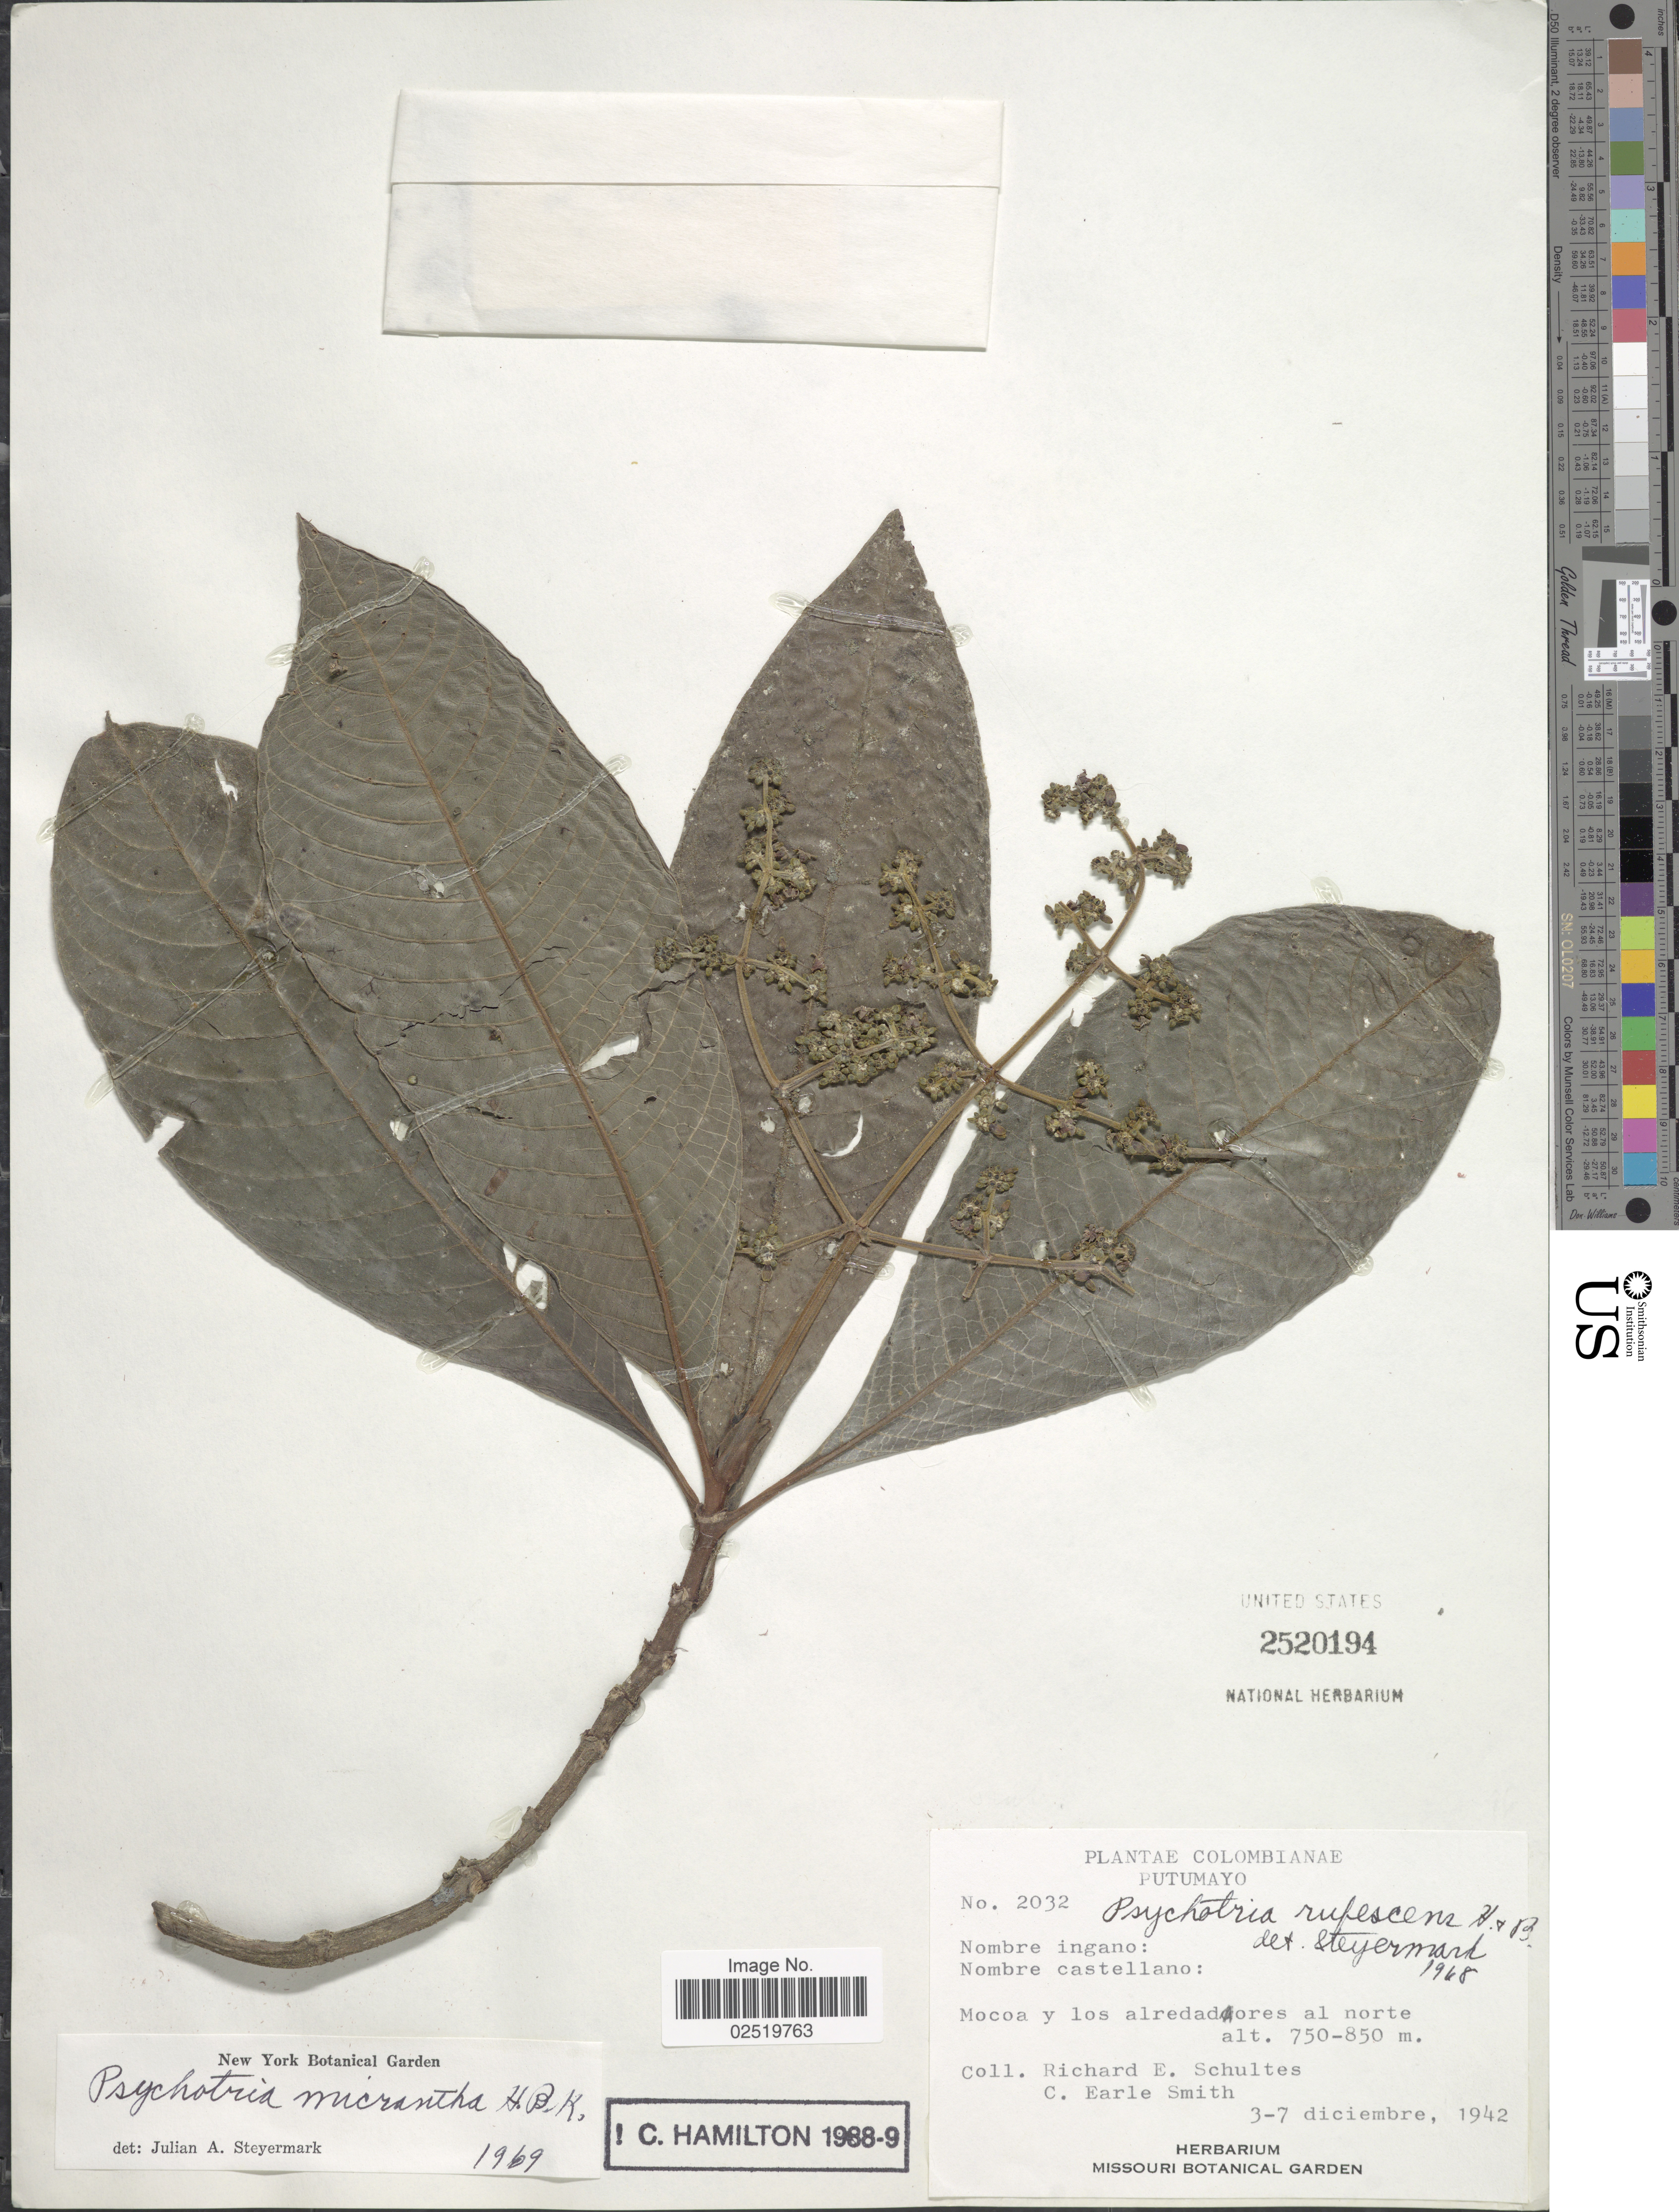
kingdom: Plantae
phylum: Tracheophyta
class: Magnoliopsida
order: Gentianales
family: Rubiaceae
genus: Psychotria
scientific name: Psychotria micrantha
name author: Kunth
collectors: R. E. Schultes & C. E. Smith Jr.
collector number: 2032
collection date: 1942-12-03/1942-12-07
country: Colombia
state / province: Putumayo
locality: Colombianae, Mocoa y los alrededores al norte.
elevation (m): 750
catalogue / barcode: US 2520194